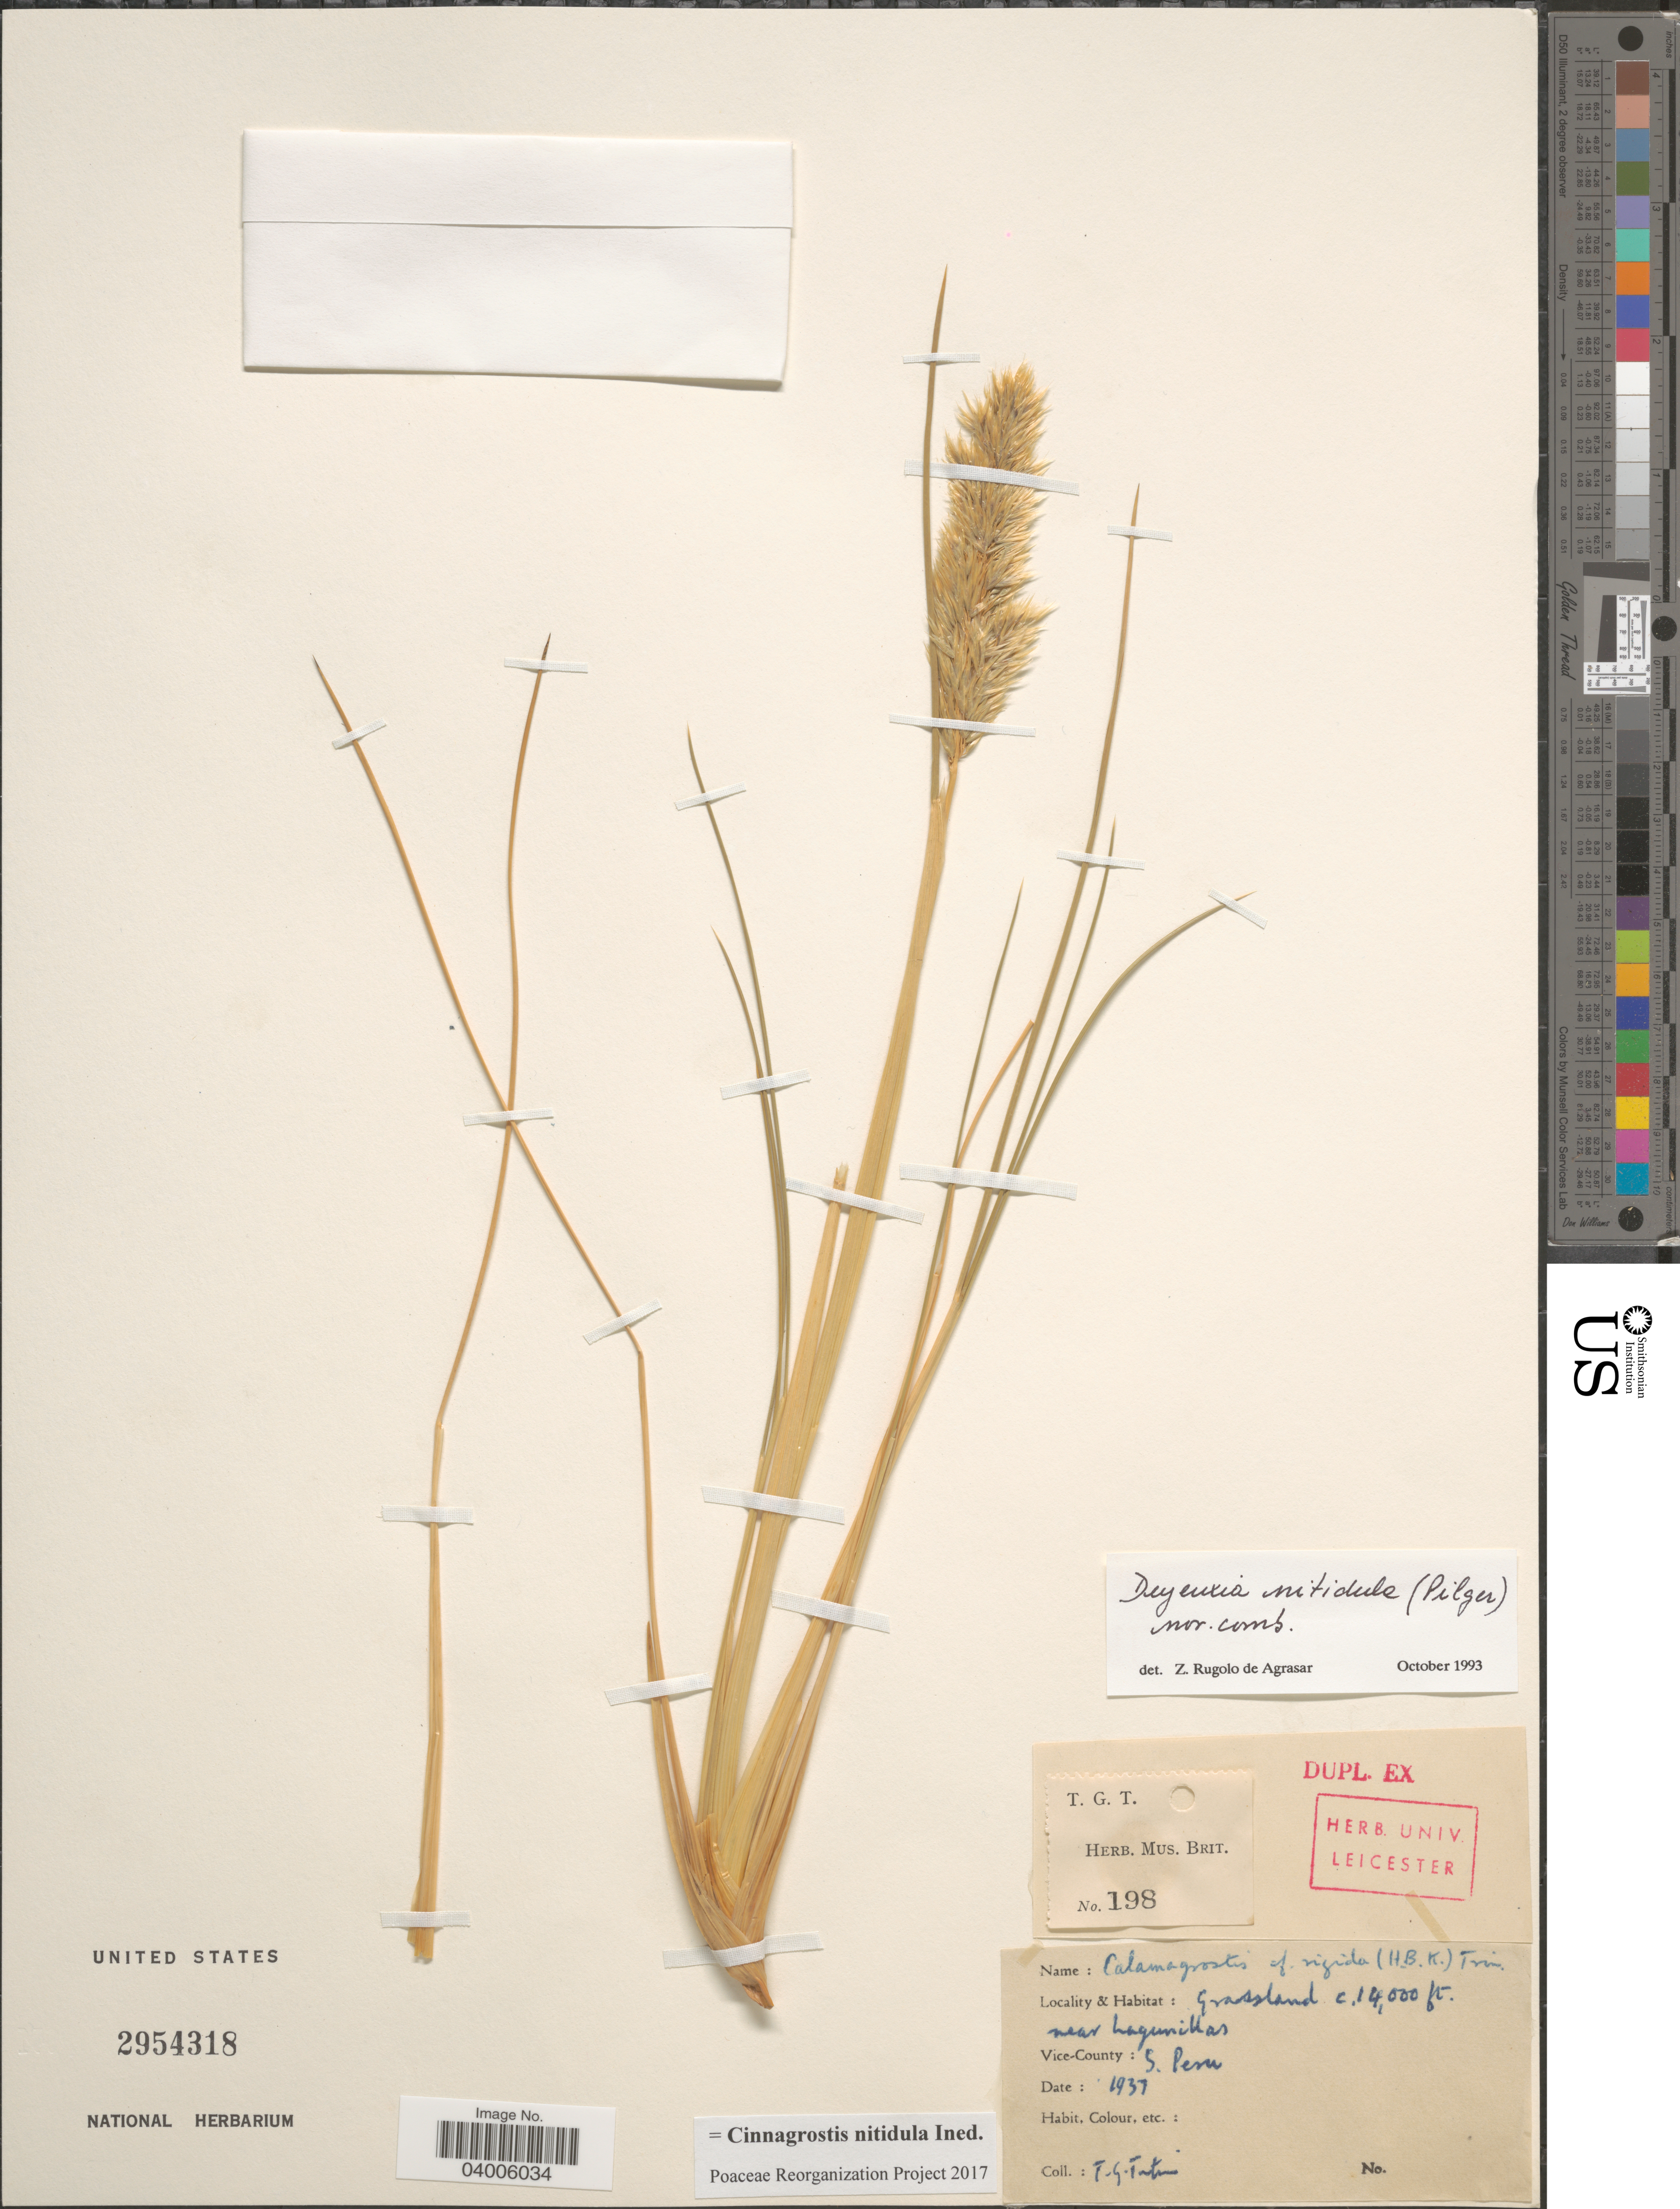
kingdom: Plantae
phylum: Tracheophyta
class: Liliopsida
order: Poales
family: Poaceae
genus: Cinnagrostis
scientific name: Cinnagrostis nitidula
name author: (Wedd.) P.M. Peterson et al.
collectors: T. G. Tutin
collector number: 198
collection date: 1937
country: Peru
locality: Near Lagunillas. Vice-County: S. Peru.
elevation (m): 4267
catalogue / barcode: US 2954318